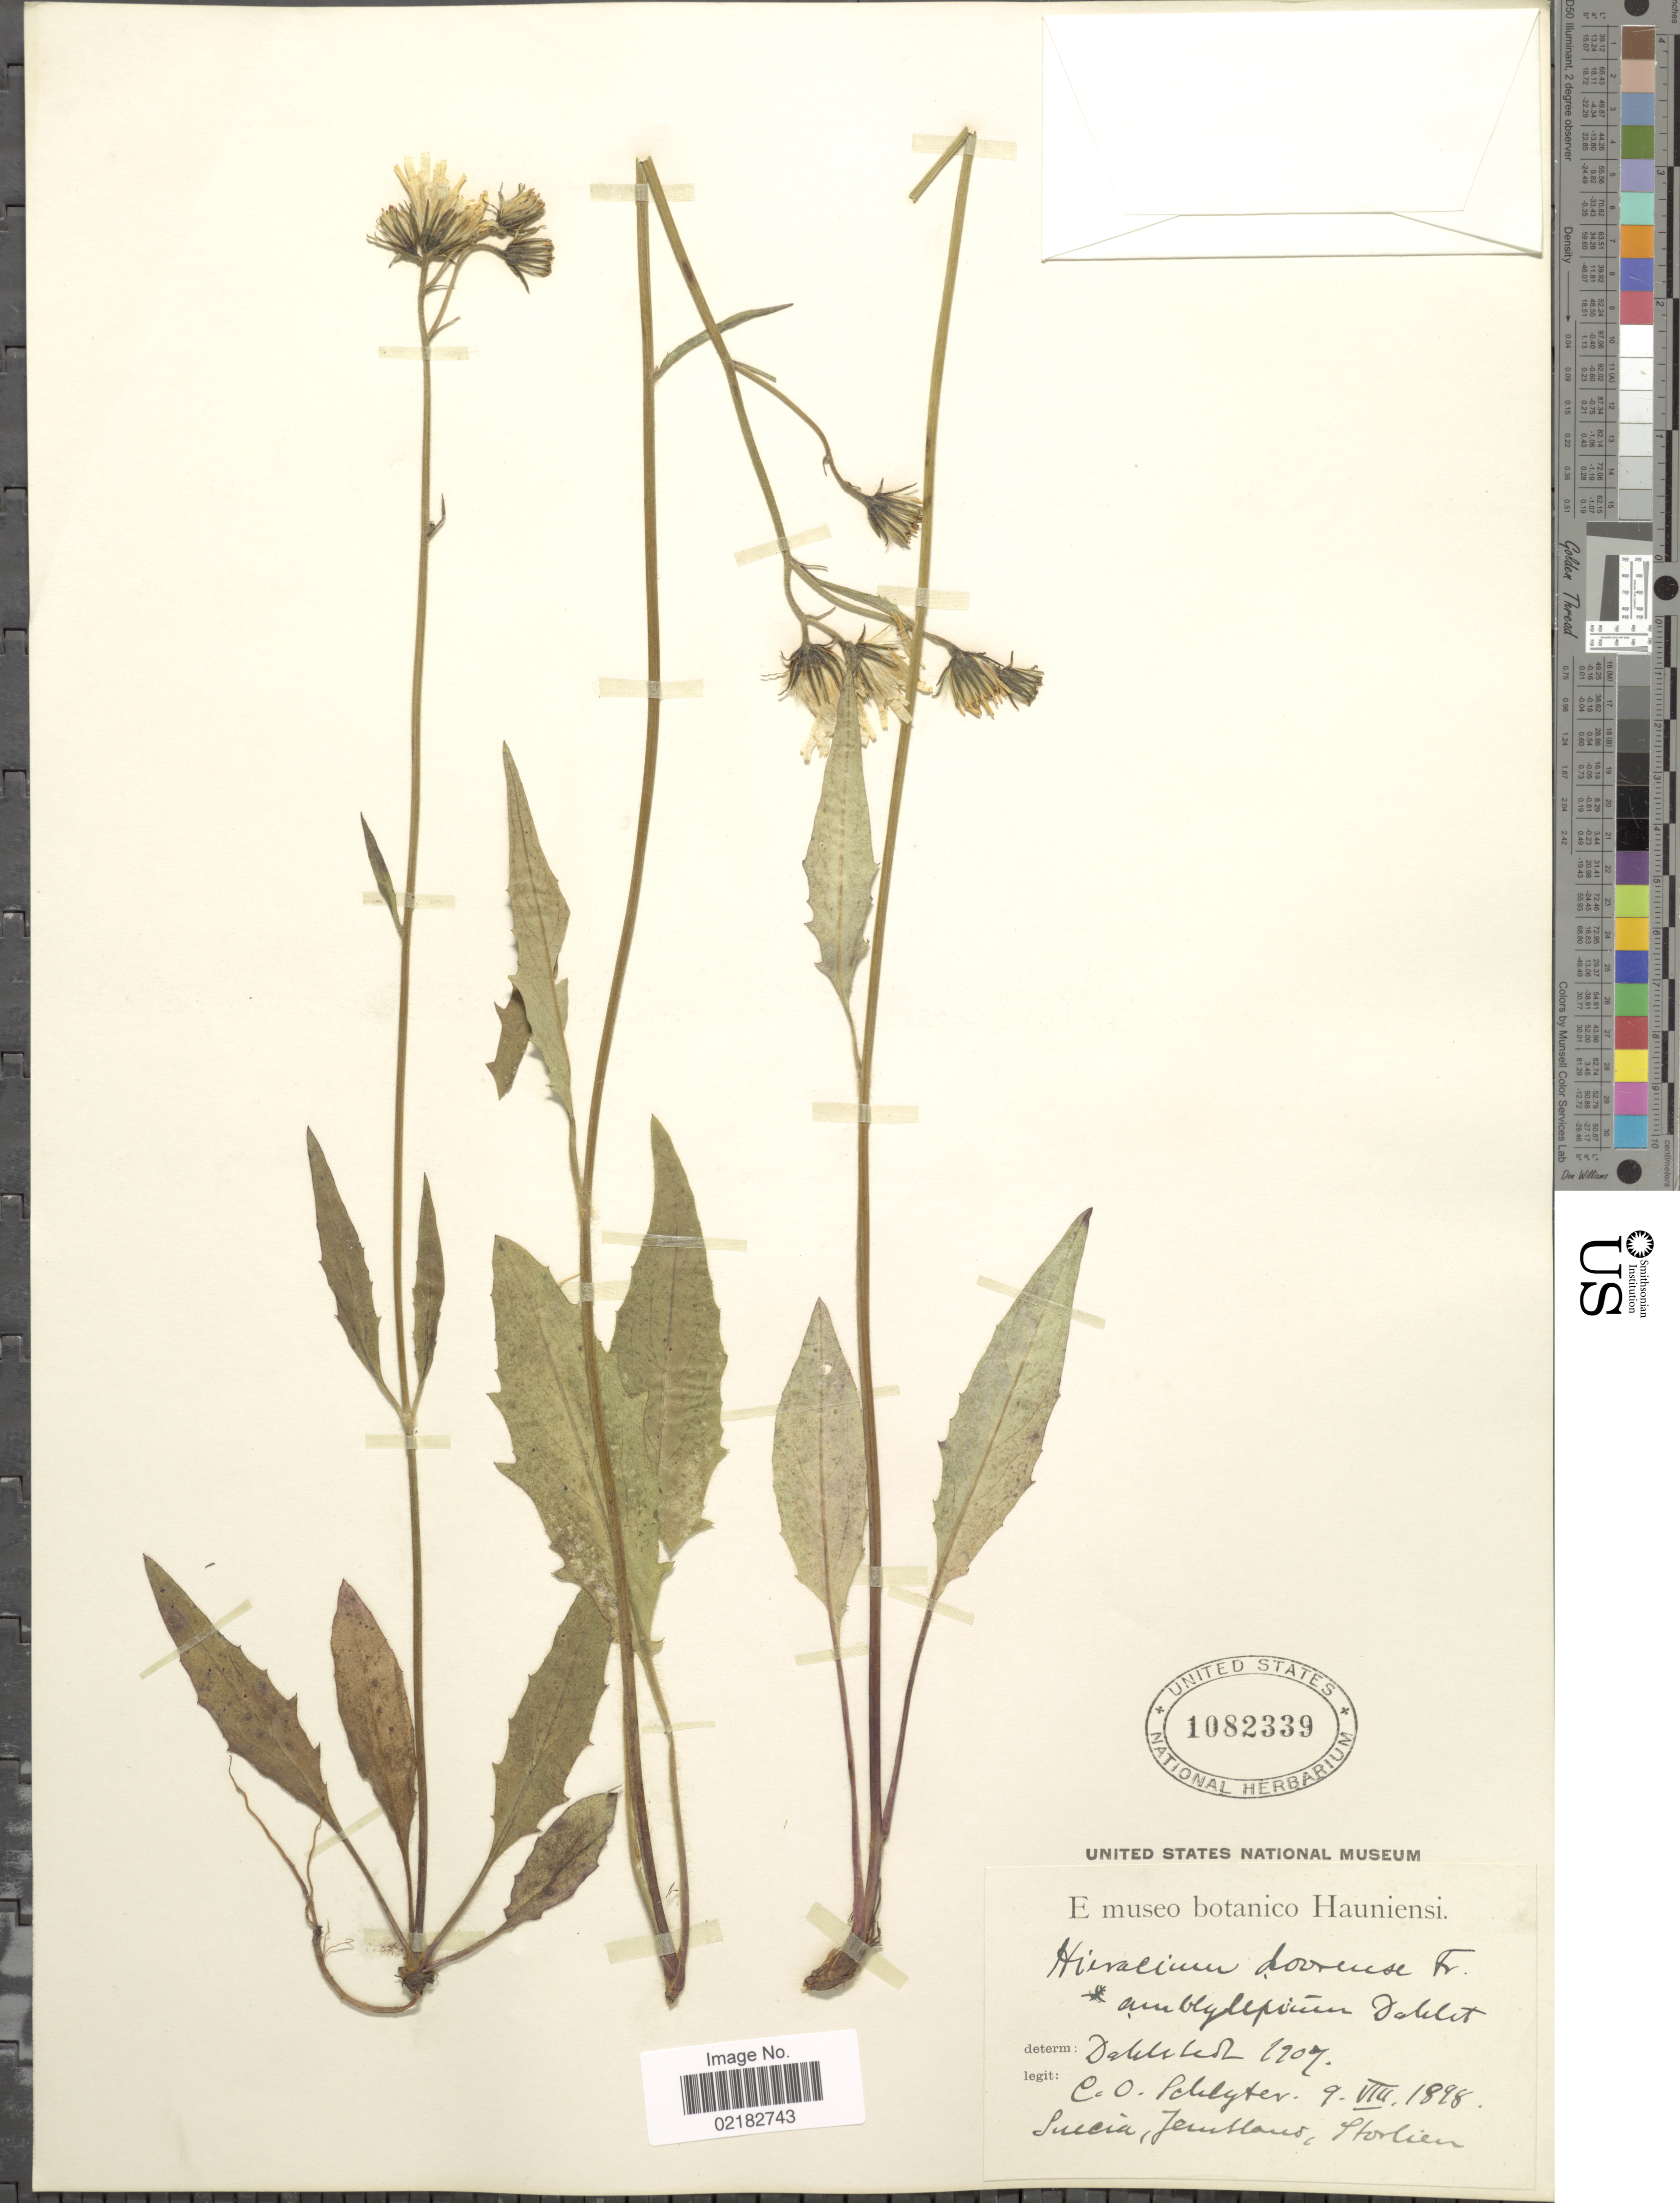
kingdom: Plantae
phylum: Tracheophyta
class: Magnoliopsida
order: Asterales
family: Asteraceae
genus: Hieracium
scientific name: Hieracium dovrense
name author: Fr.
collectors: C. Schlyter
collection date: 1898-08-09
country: Sweden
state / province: Jämtland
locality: Suceia, Jemtland, Storlien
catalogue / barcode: US 1082339